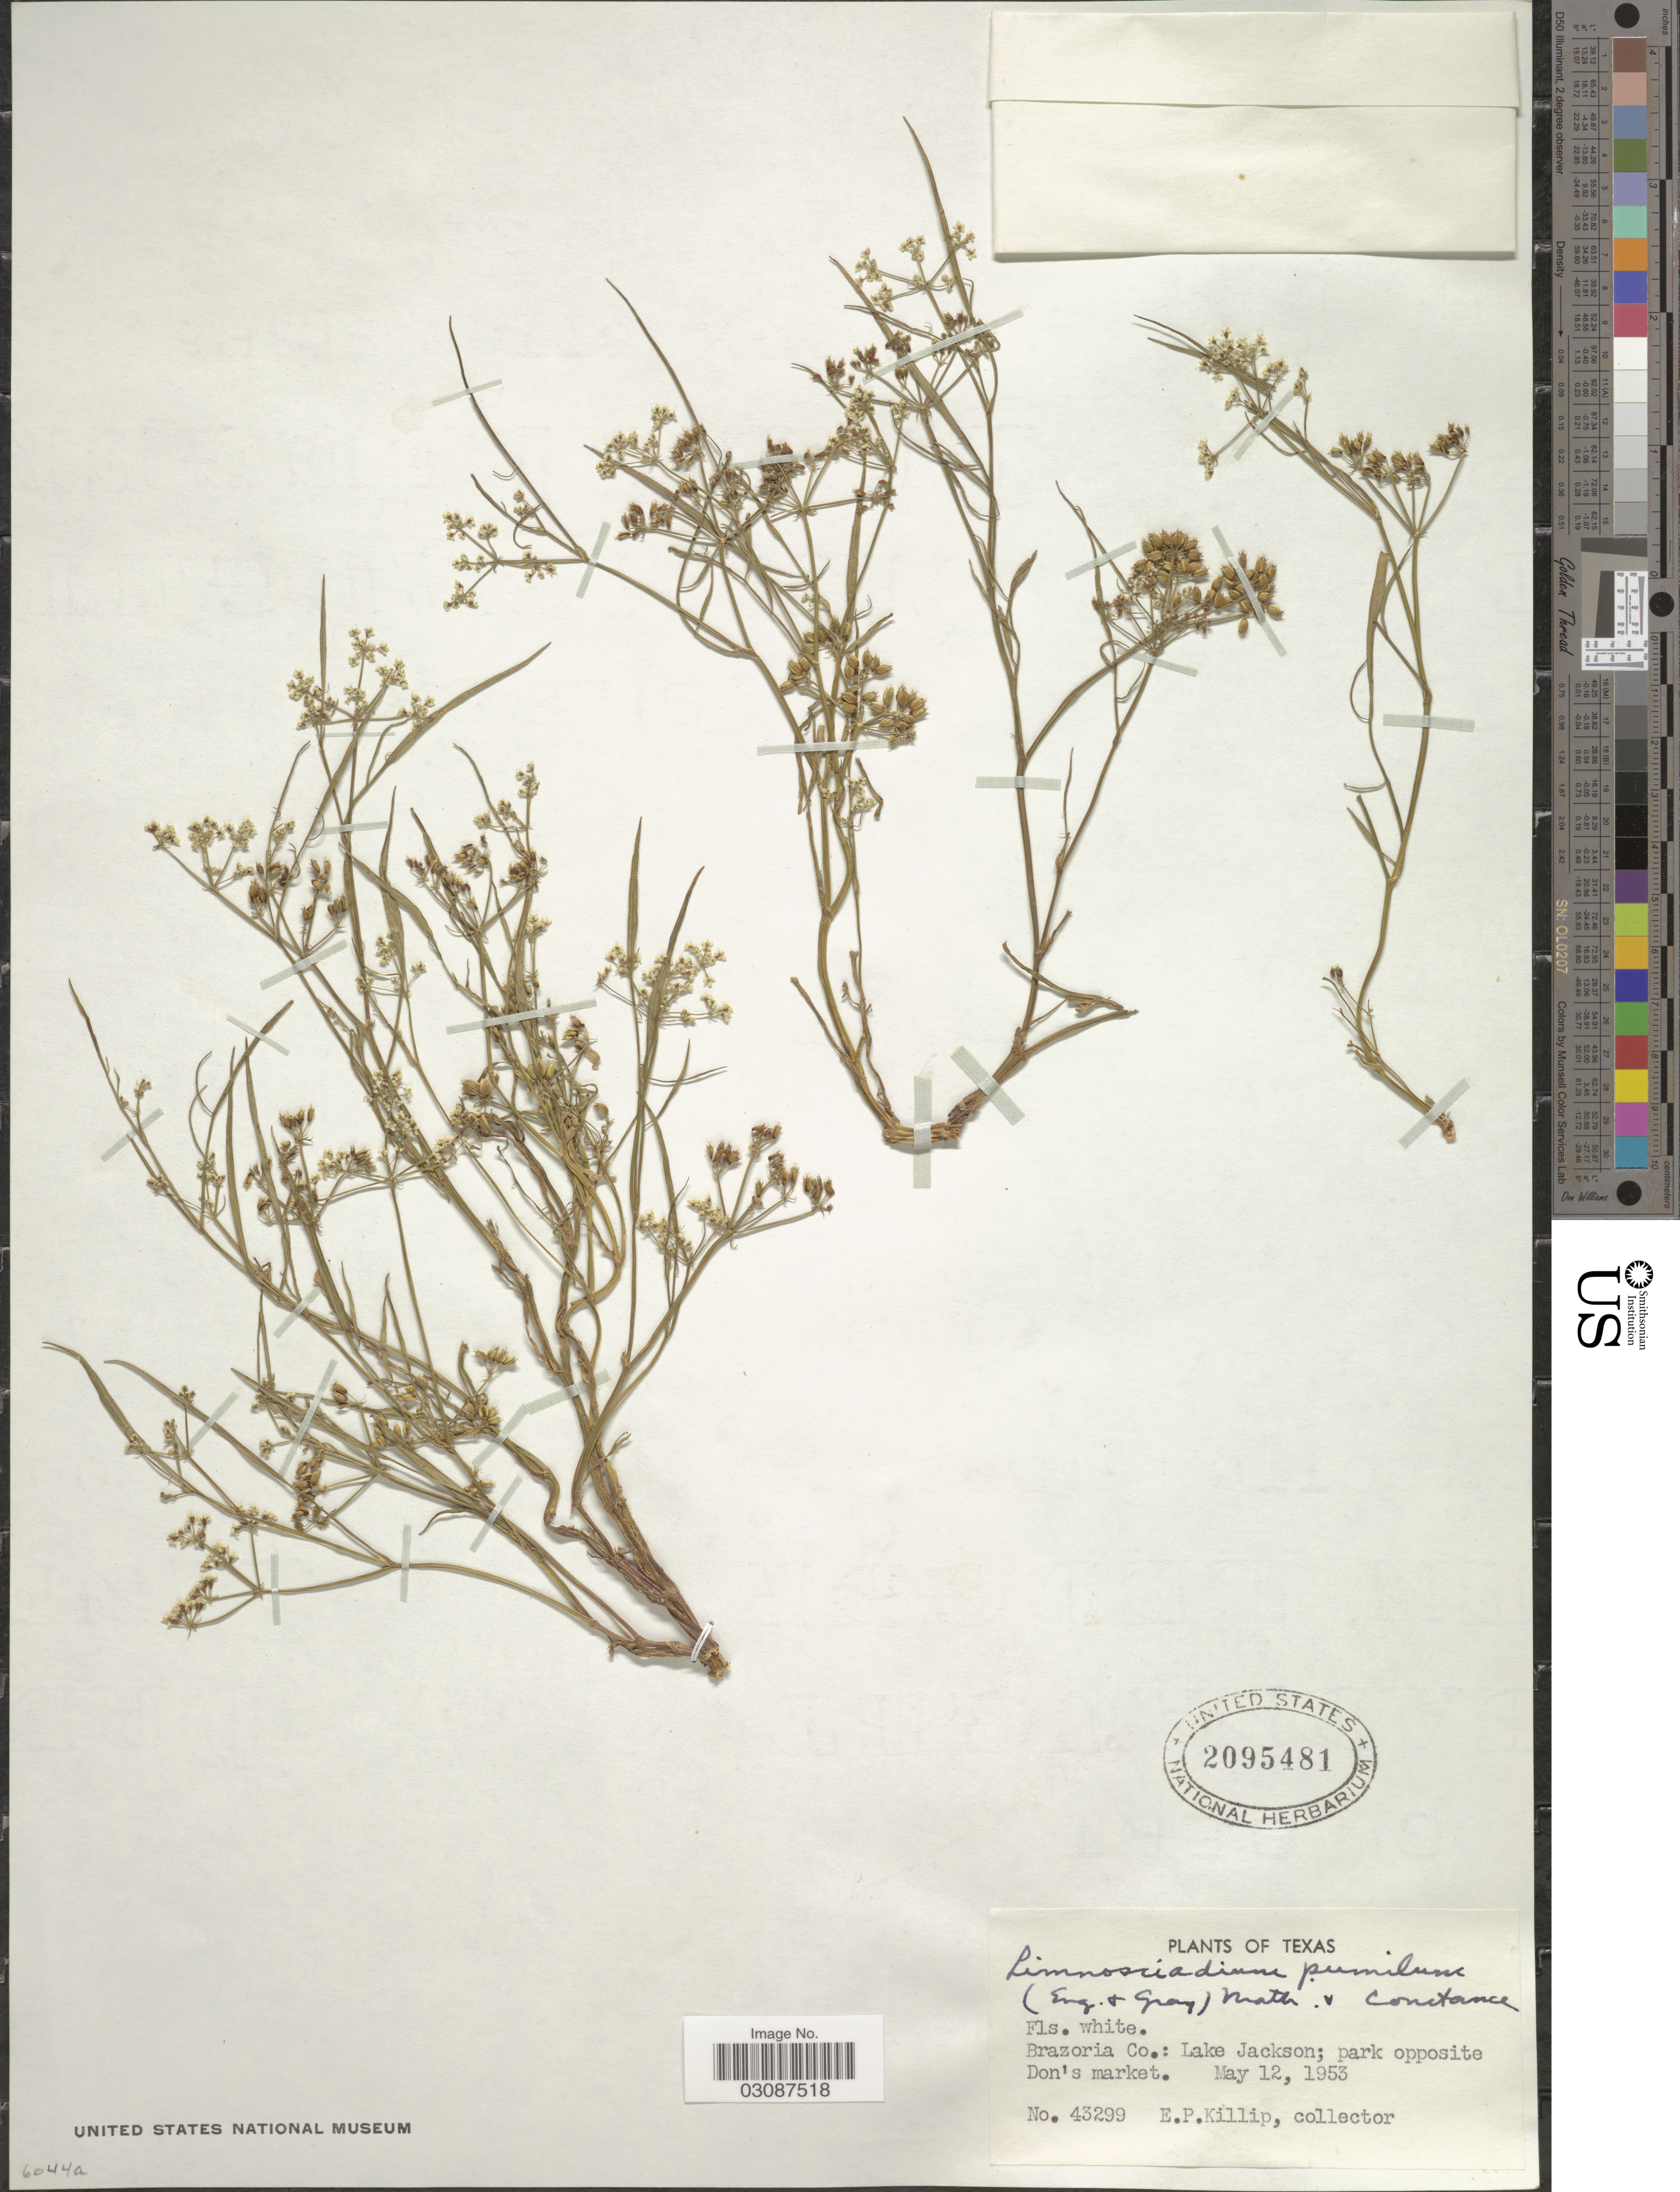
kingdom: Plantae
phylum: Tracheophyta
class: Magnoliopsida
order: Apiales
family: Apiaceae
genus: Limnosciadium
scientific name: Limnosciadium pumilum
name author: (Engelm. & A. Gray) Mathias & Constance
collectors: E. P. Killip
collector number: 43299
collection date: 1953-05-12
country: United States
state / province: Texas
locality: Brazoria Co.: Lake Jackson; park opposite Don's market.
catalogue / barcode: US 2095481